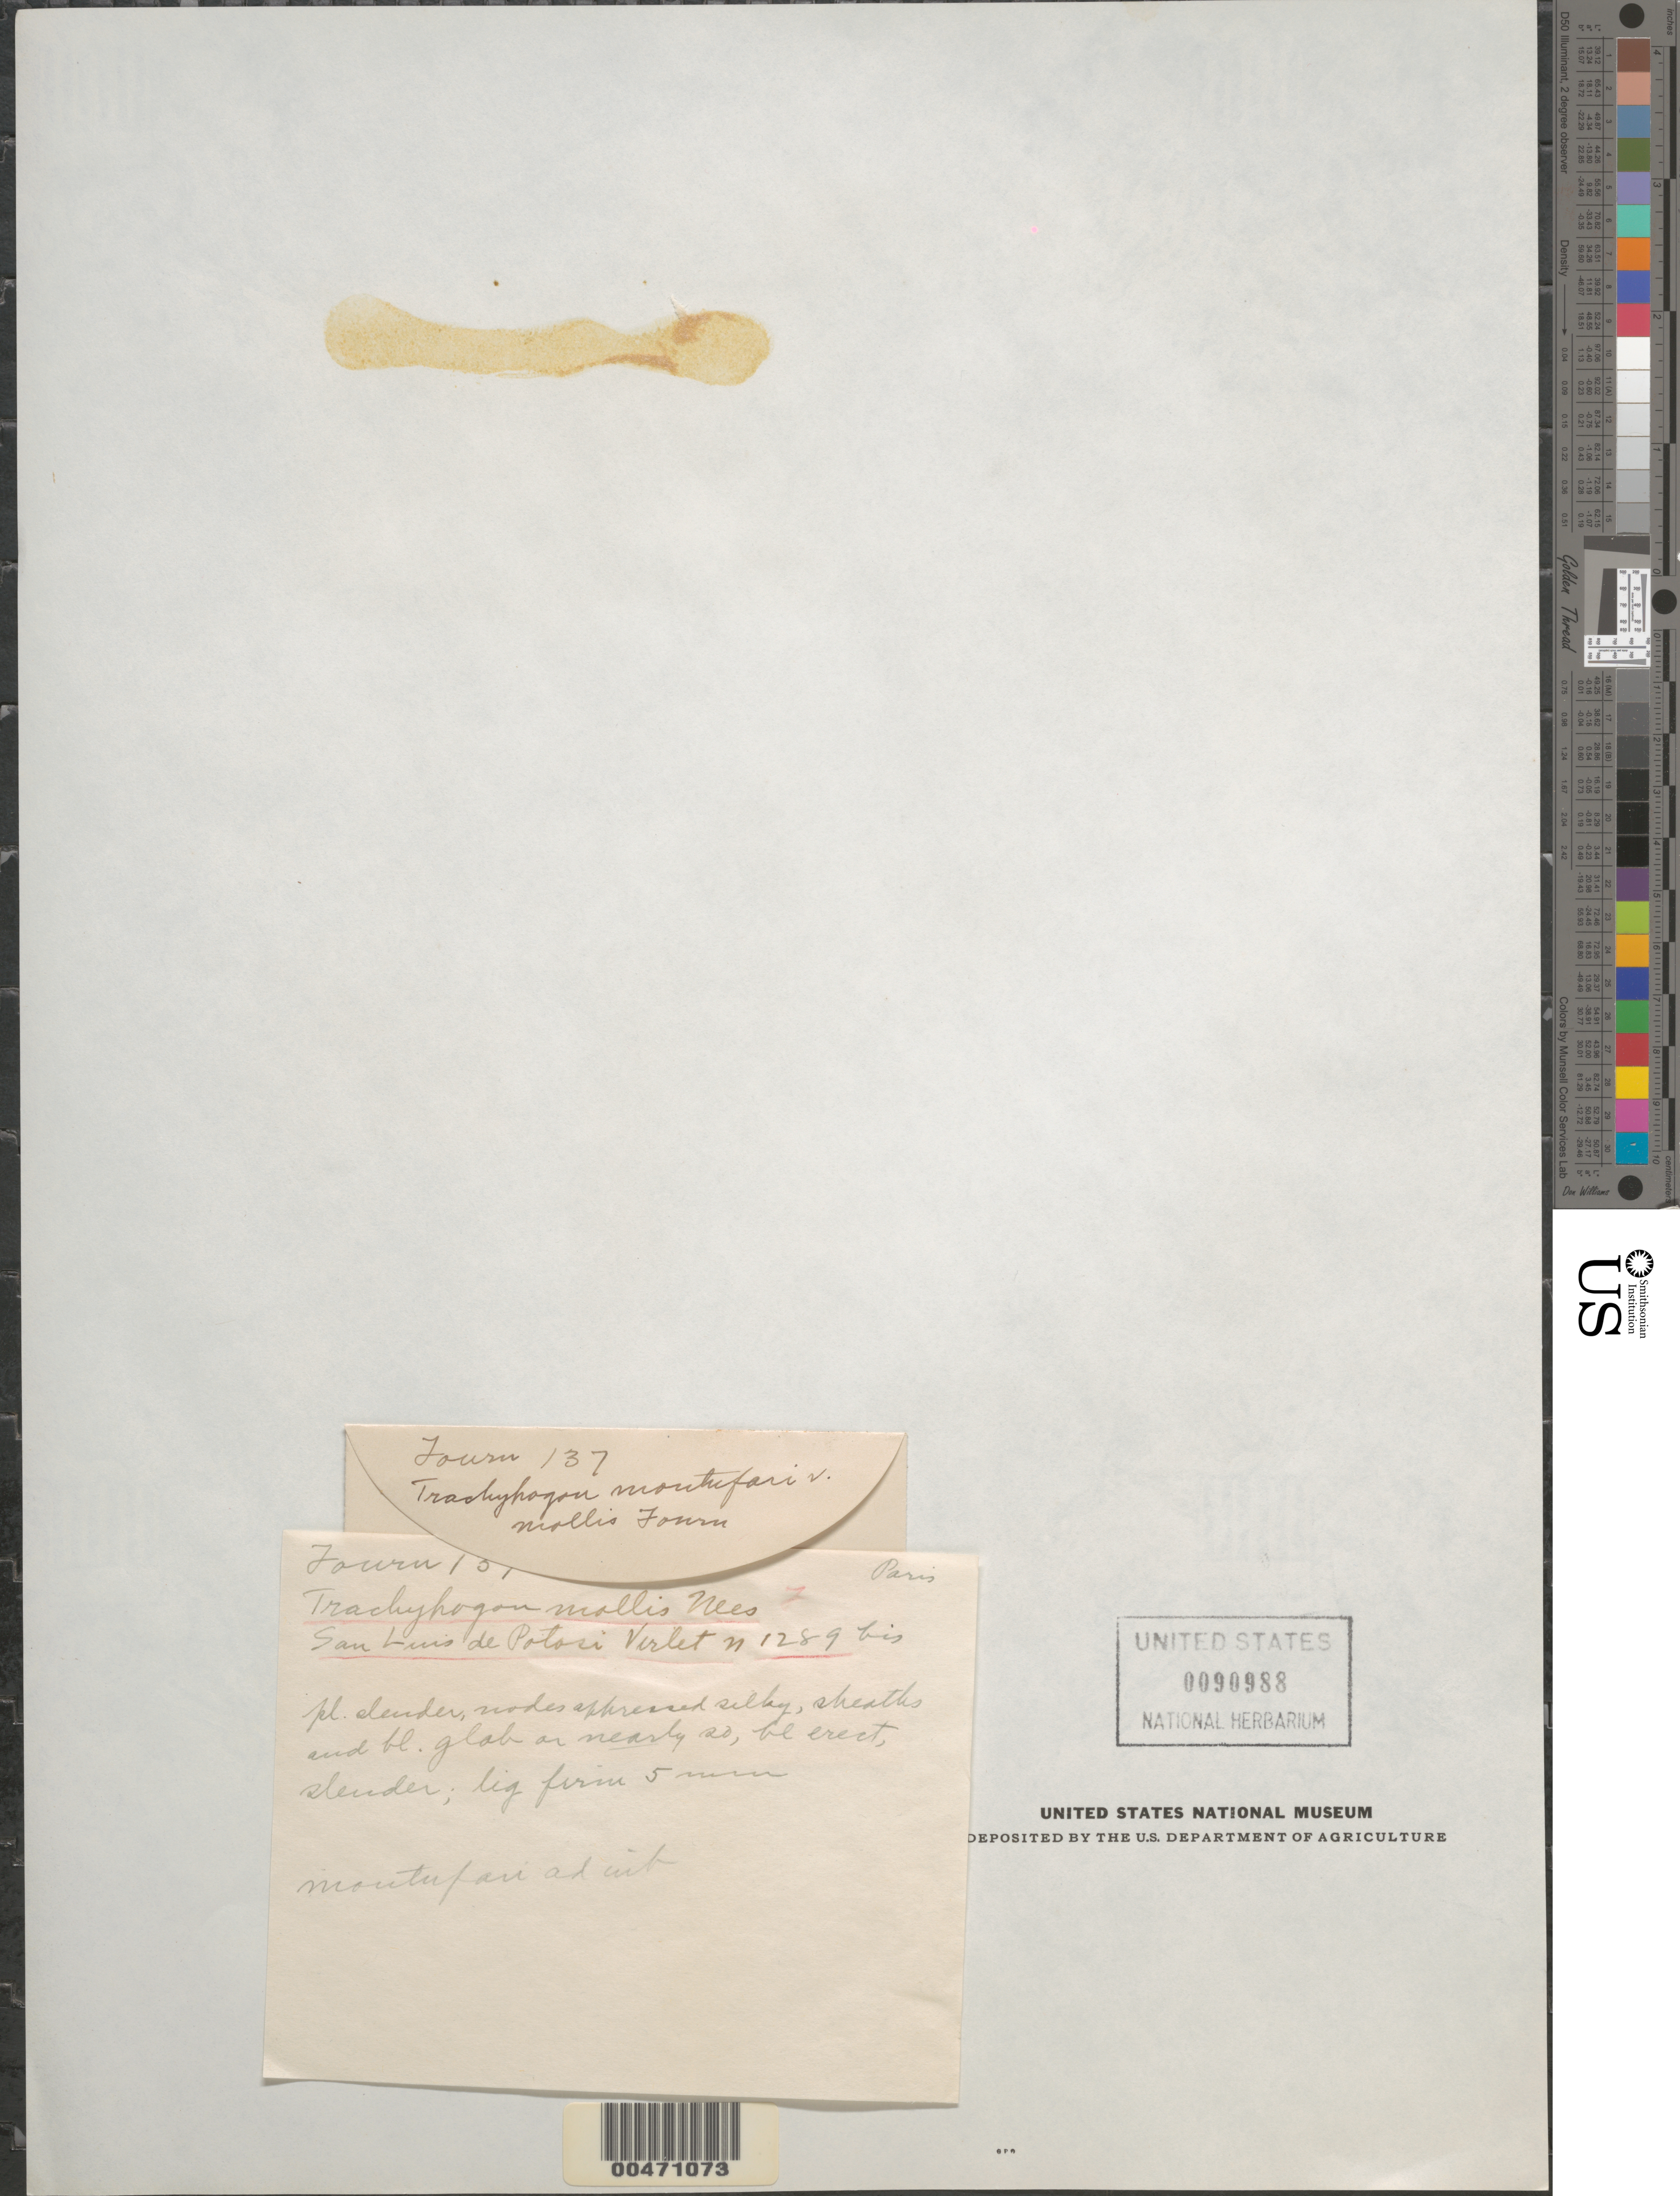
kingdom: Plantae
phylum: Tracheophyta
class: Liliopsida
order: Poales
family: Poaceae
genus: Trachypogon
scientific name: Trachypogon secundus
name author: (J. Presl) Scribn.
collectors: M. Virlet d'Aoust & Fourn.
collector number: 1289/137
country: Mexico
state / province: San Luis Potosi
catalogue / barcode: US 90988